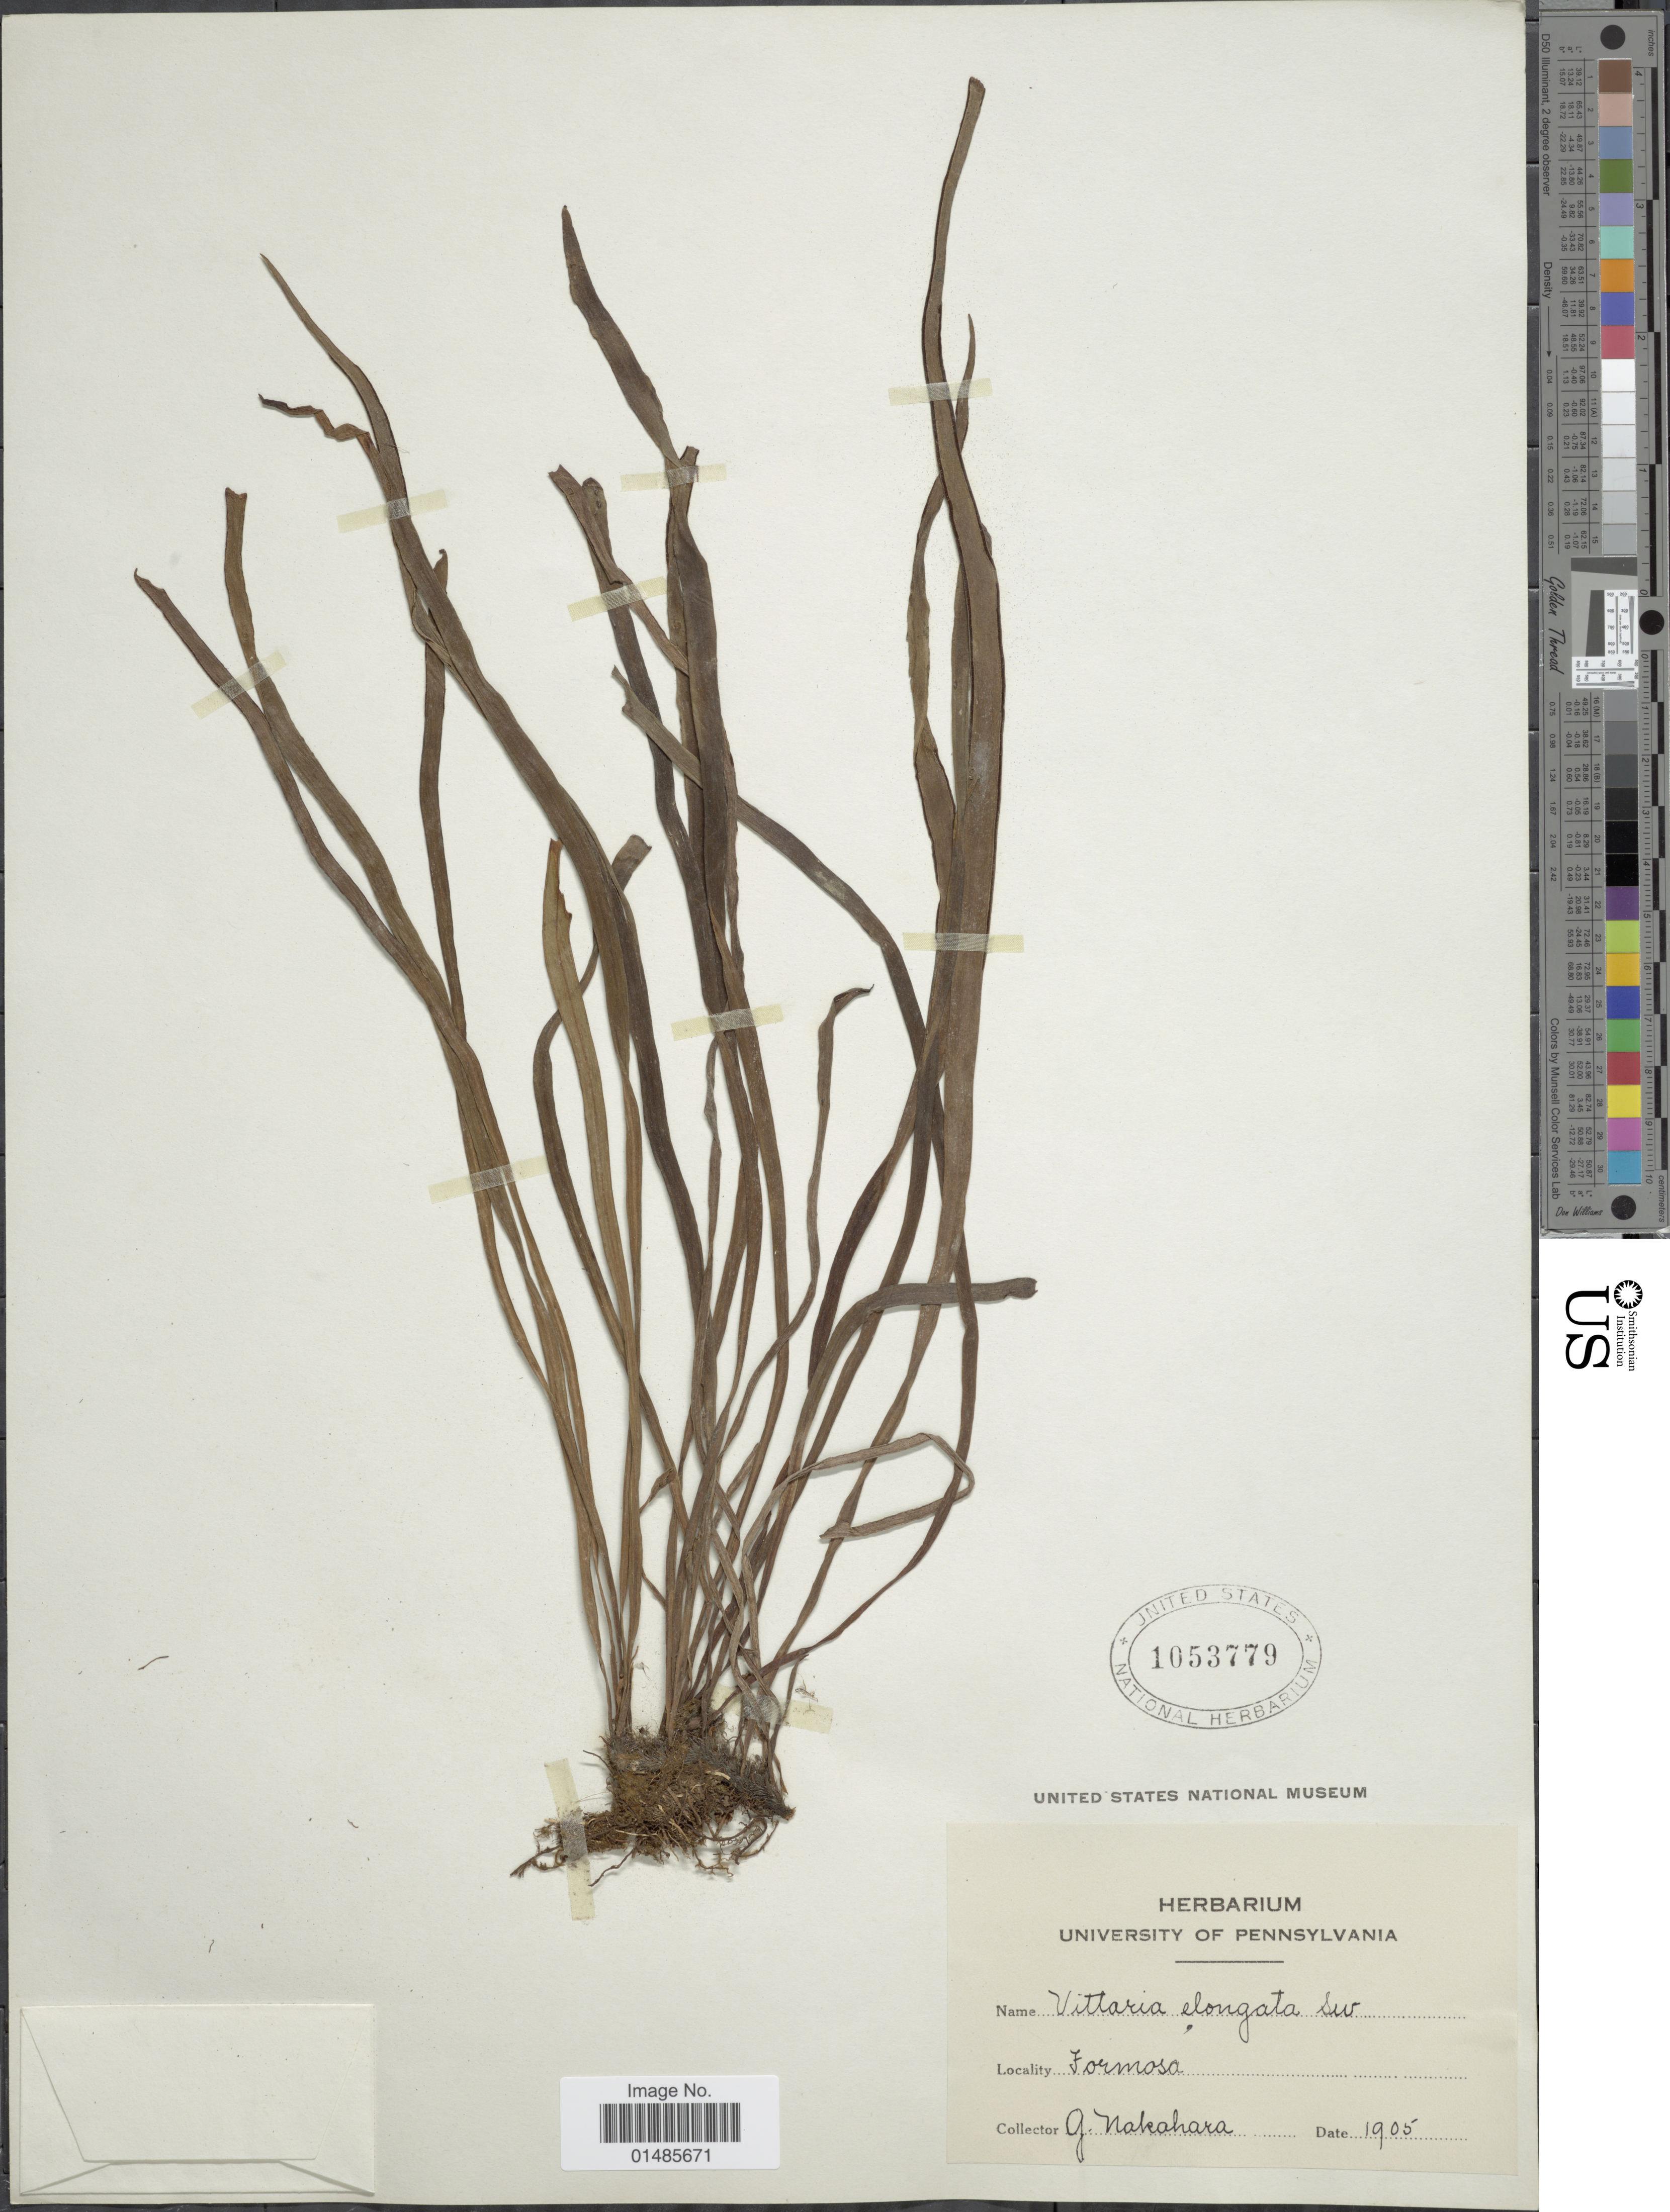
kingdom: Plantae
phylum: Tracheophyta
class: Polypodiopsida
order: Polypodiales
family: Pteridaceae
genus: Haplopteris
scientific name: Haplopteris elongata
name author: (Sw.) Crane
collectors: G. Nakahara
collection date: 1905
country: Taiwan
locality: Formosa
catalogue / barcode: US 1053779